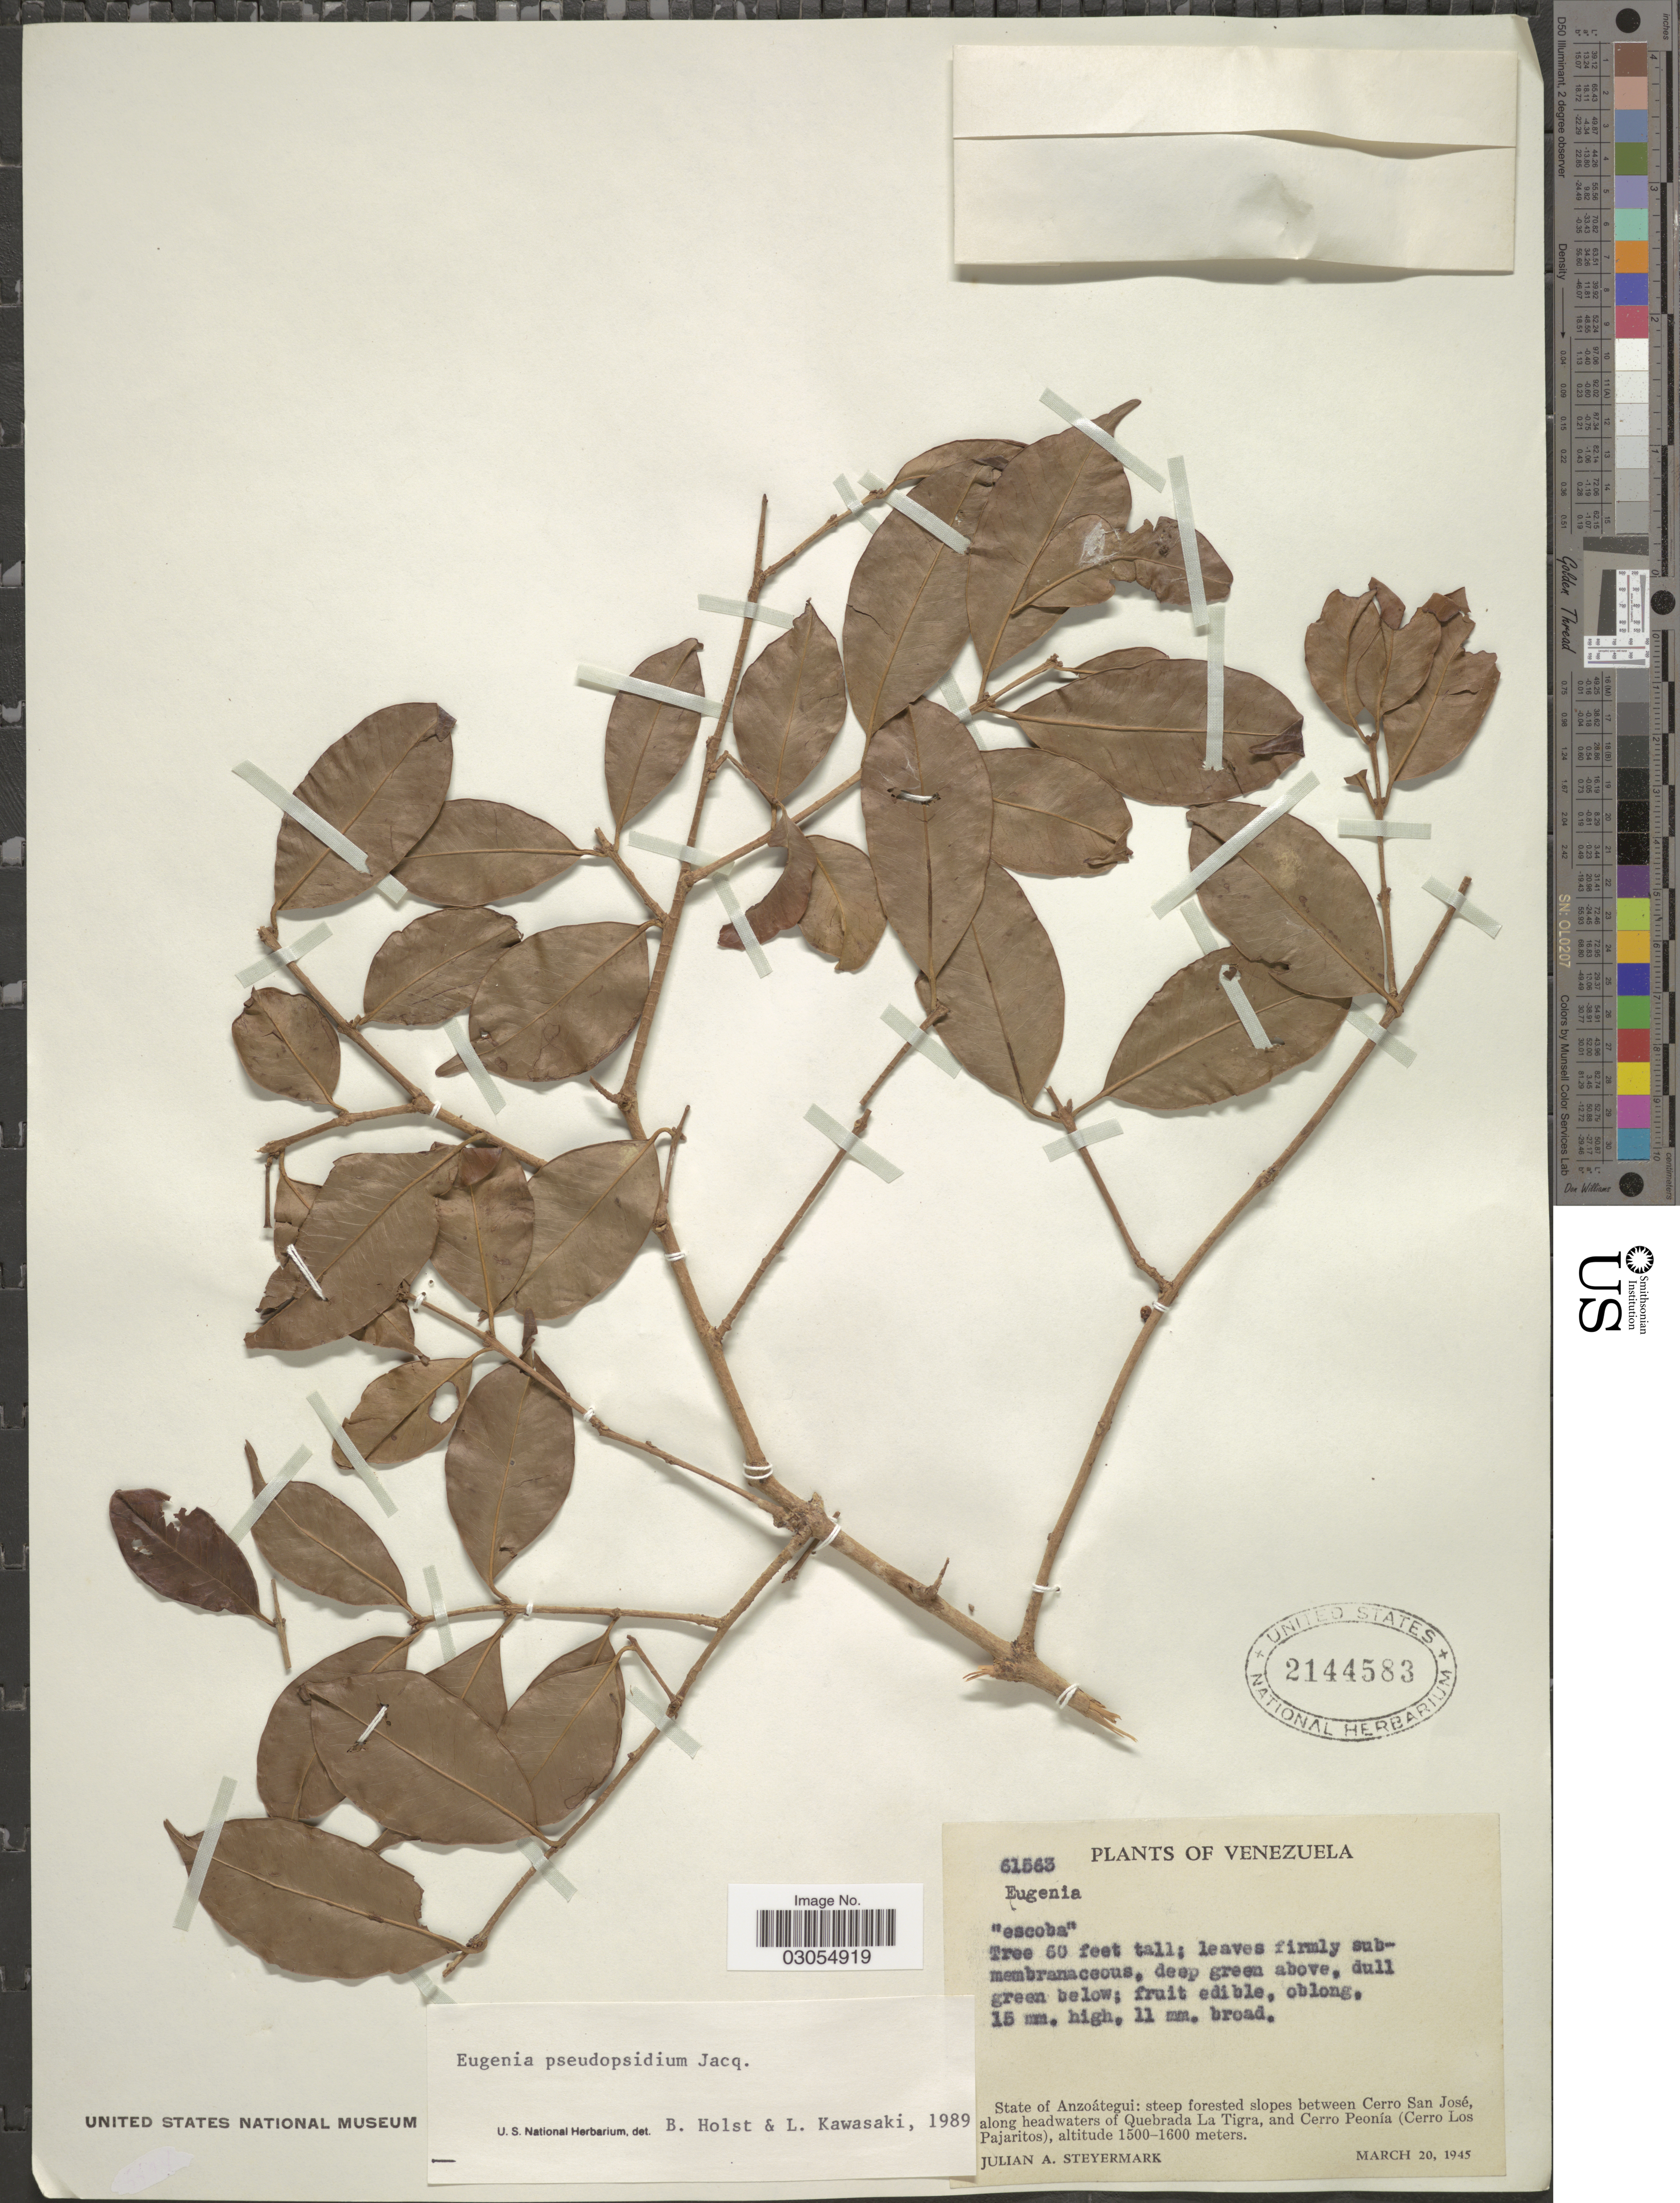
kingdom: Plantae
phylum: Tracheophyta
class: Magnoliopsida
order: Myrtales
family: Myrtaceae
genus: Eugenia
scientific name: Eugenia pseudopsidium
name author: Jacq.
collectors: J. Steyermark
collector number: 61563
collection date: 1945-03-20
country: Venezuela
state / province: Anzoategui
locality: Steeo forested slopes between Cerro San José, along headwaters of Quebrada La Tigra, and Cerro Peonía (Cerro Los Pajaritos).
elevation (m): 1500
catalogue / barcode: US 2144583